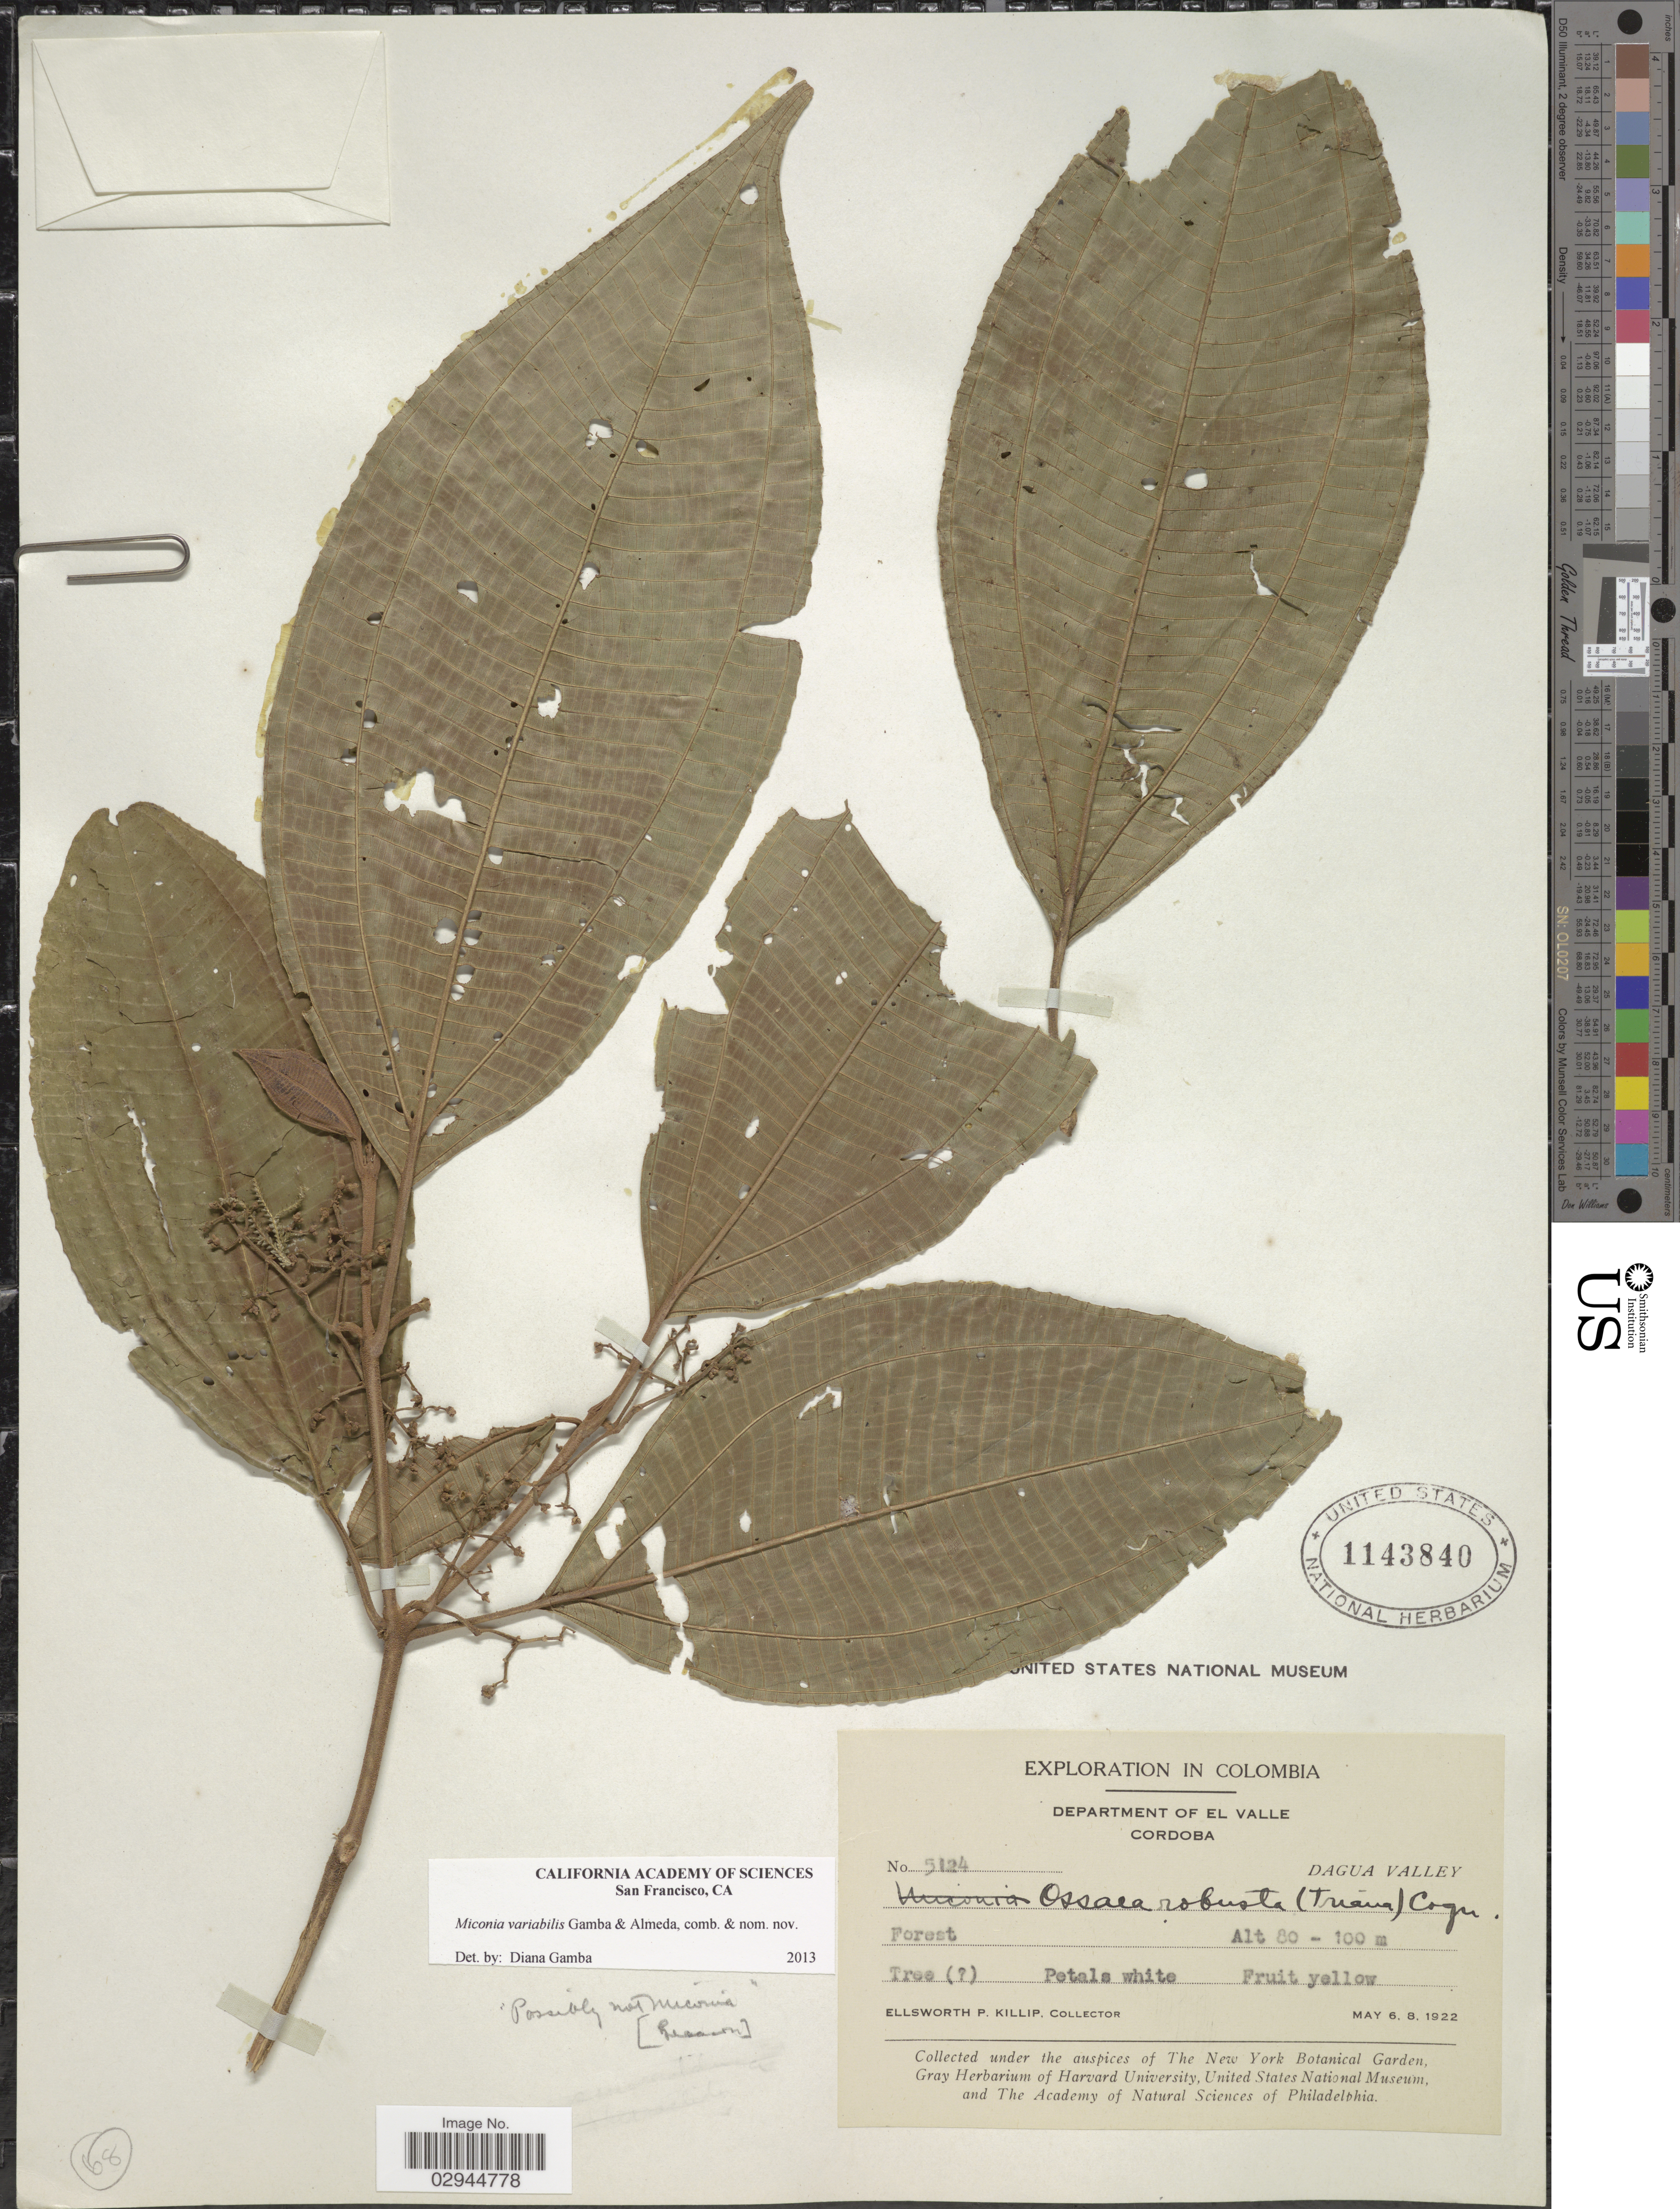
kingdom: Plantae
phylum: Tracheophyta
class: Magnoliopsida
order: Myrtales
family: Melastomataceae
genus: Miconia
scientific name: Miconia variabilis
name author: Gamba & Almeda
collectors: E. P. Killip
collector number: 5124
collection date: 1922-05-06/1922-05-08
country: Colombia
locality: Department of El Valle. Cordoba. Dagua Valley.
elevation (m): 80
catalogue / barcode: US 1143840